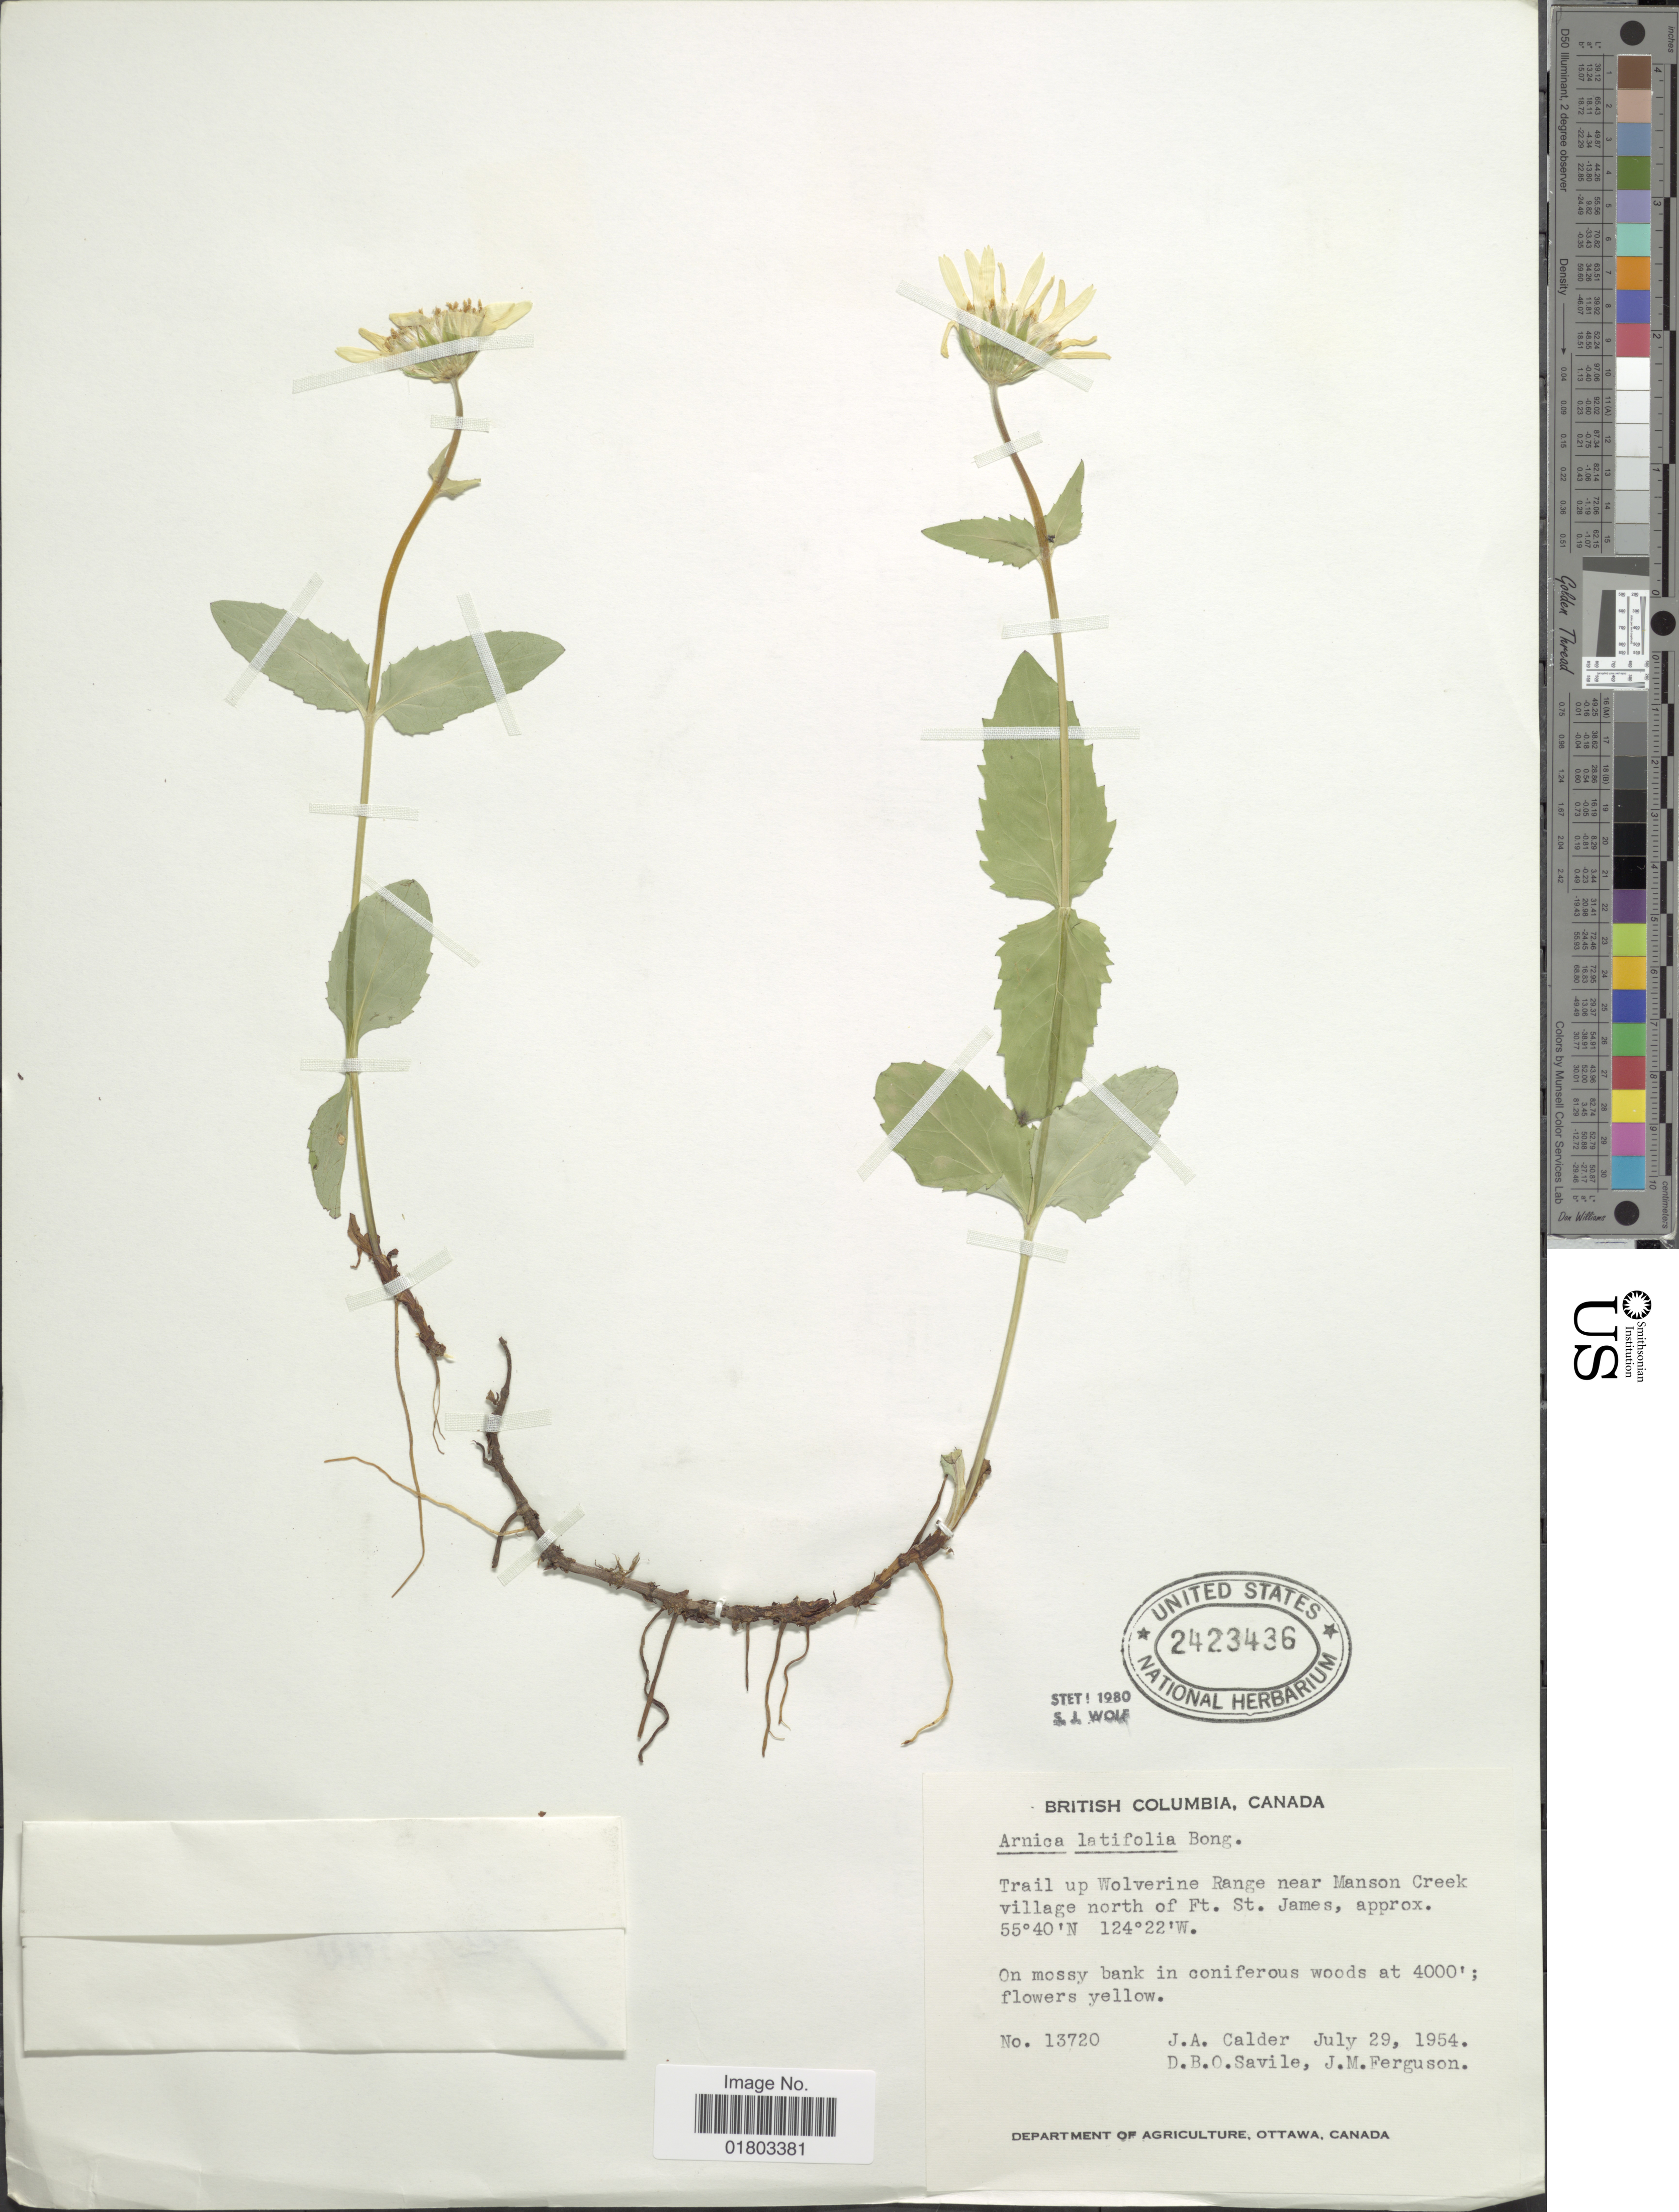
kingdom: Plantae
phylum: Tracheophyta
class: Magnoliopsida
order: Asterales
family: Asteraceae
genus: Arnica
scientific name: Arnica latifolia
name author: Bong.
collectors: J. A. Calder, D. Savile & J. M. Ferguson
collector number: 13720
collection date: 1954-07-29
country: Canada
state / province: British Columbia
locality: Trail up Wolverine Range near Manson Creek village north of Ft St James, On mossy bank in coniferous woods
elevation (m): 1219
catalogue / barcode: US 2423436